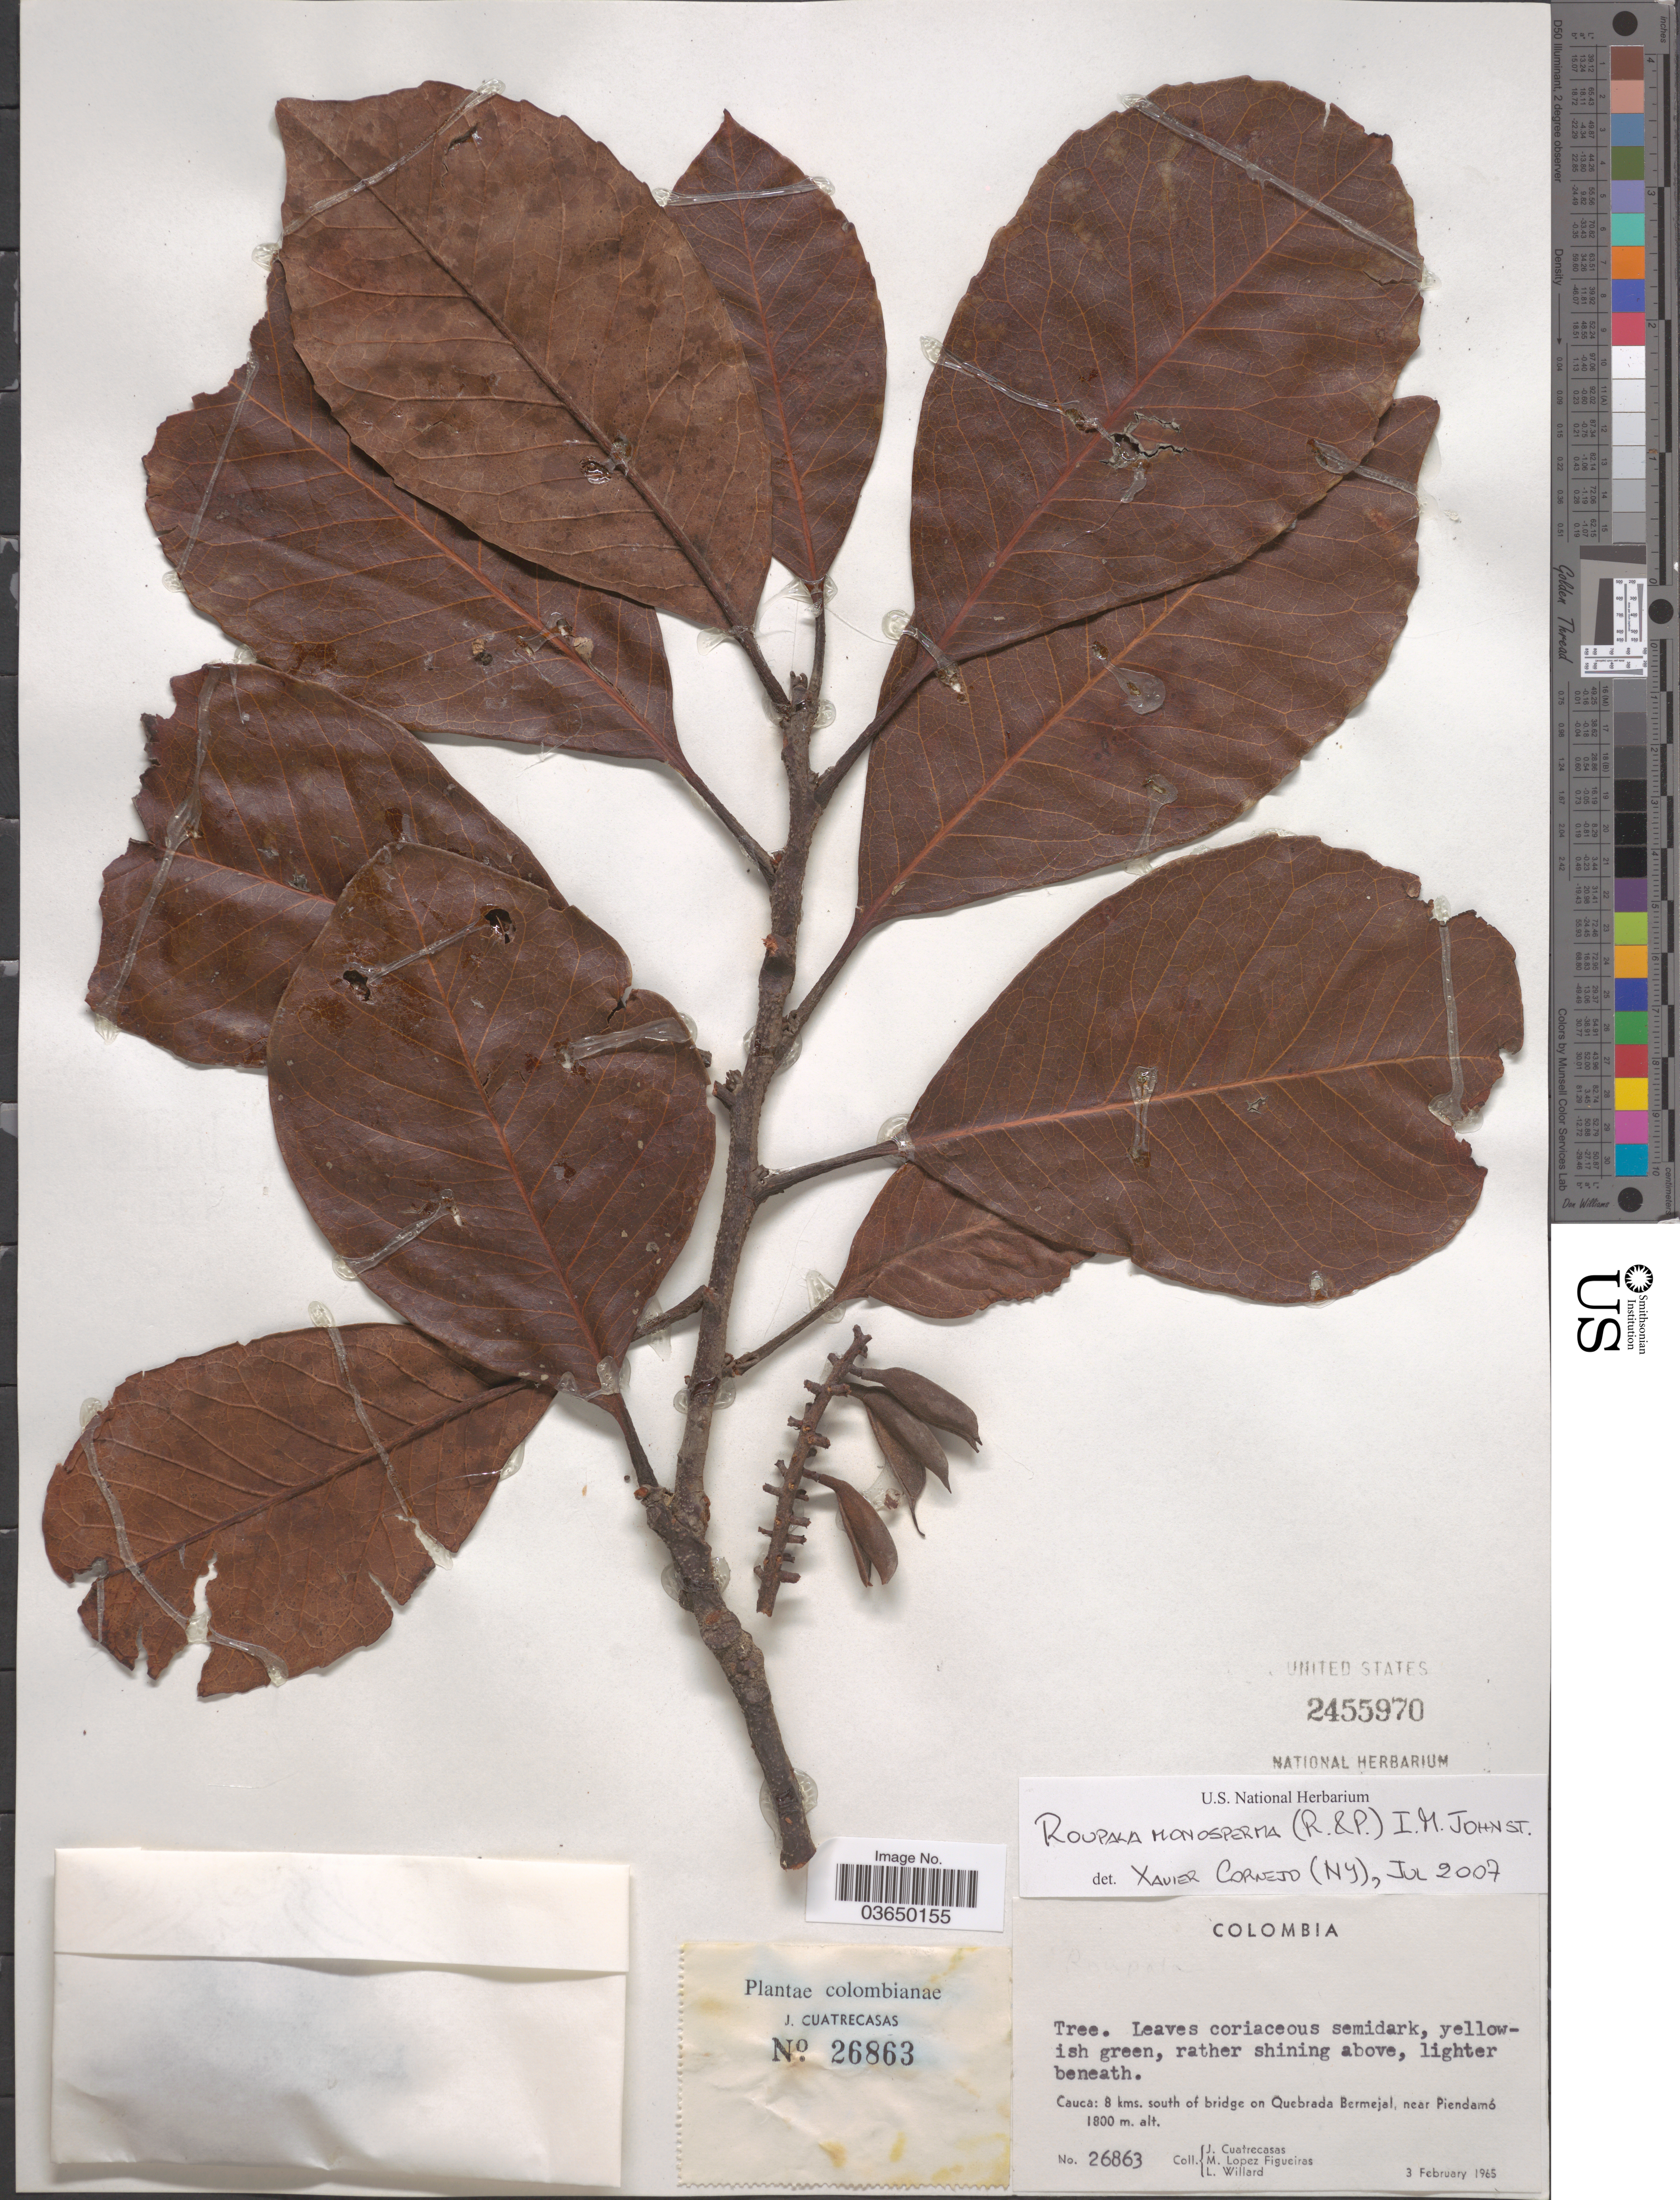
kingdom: Plantae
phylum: Tracheophyta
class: Magnoliopsida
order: Proteales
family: Proteaceae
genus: Roupala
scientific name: Roupala monosperma var. monosperma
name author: (Ruiz & Pav.) I.M. Johnst.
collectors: J. Cuatrecasas, M. López Figueiras & L. Willard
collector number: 26863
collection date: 1965-02-03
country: Colombia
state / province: Cauca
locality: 8 kms. south of bridge on Quebrada Bermejal, near Piendamó.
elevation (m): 1800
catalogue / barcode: US 2455970